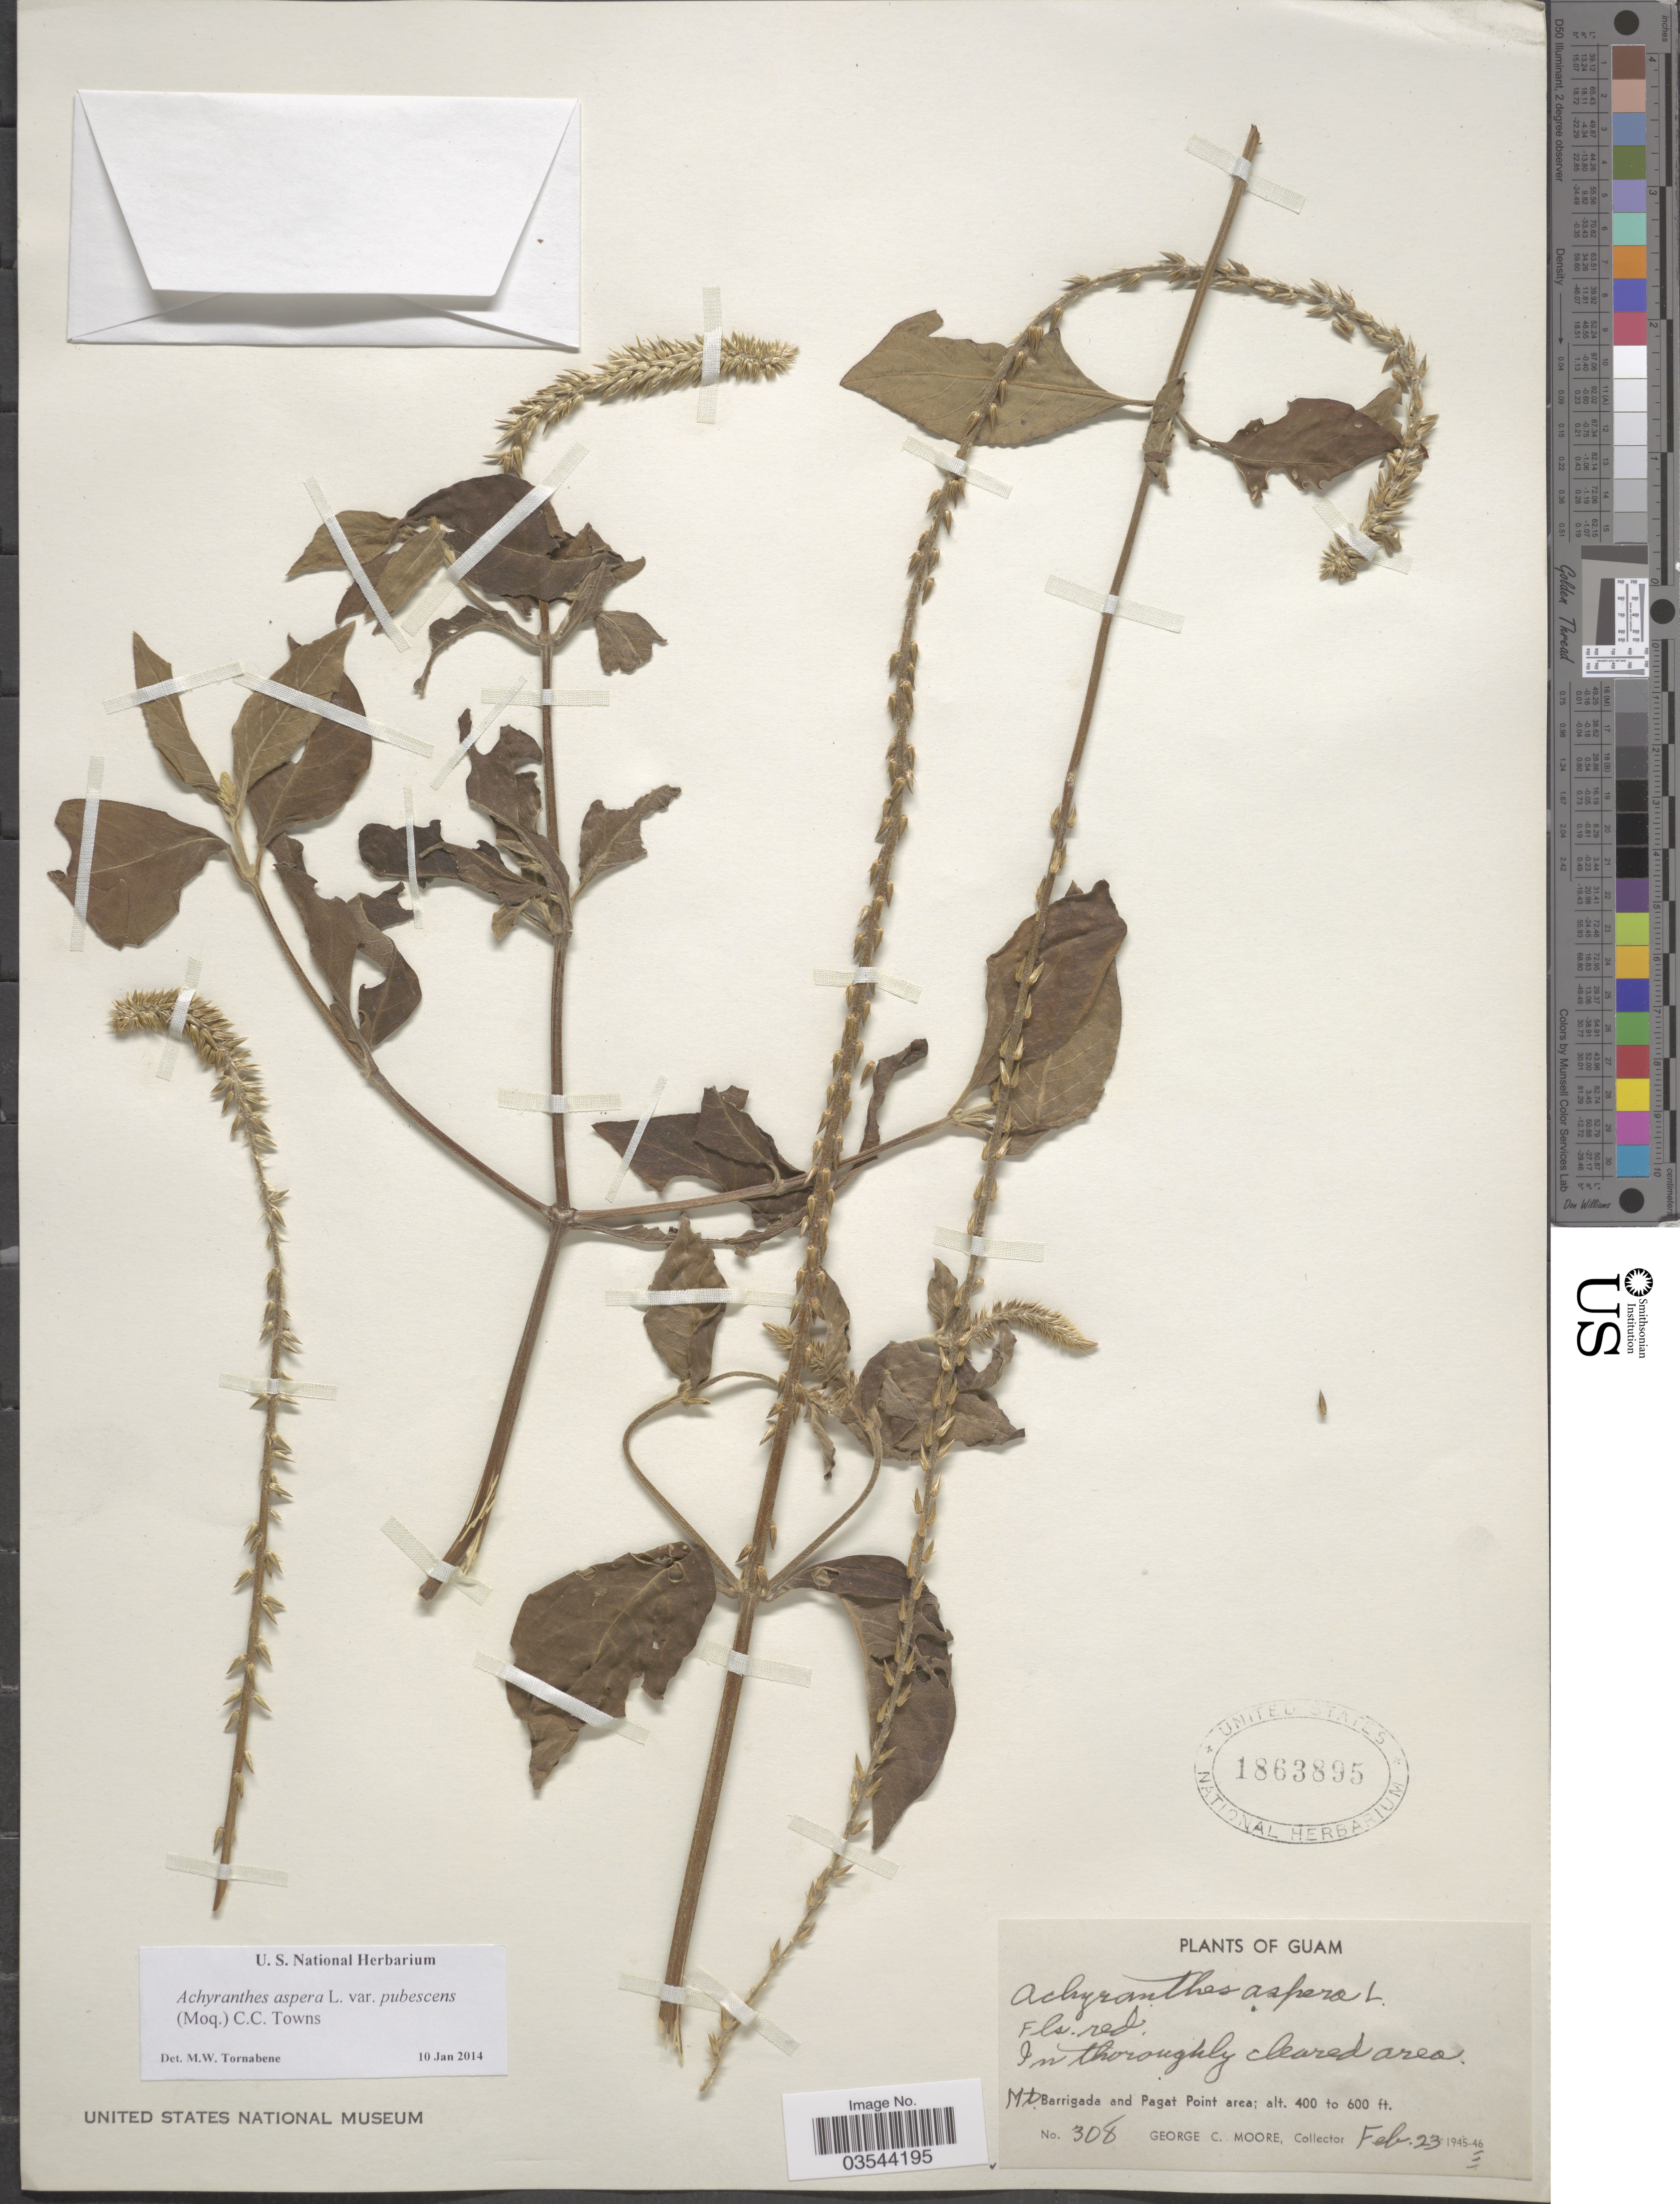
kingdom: Plantae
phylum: Tracheophyta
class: Magnoliopsida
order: Caryophyllales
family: Amaranthaceae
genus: Achyranthes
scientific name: Achyranthes aspera var. pubescens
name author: (Moq.) M. Gómez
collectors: G. C. Moore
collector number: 308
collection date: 1946-02-23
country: Guam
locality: Mt. Barrigada and Pagat Point area.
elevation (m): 122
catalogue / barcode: US 1863895